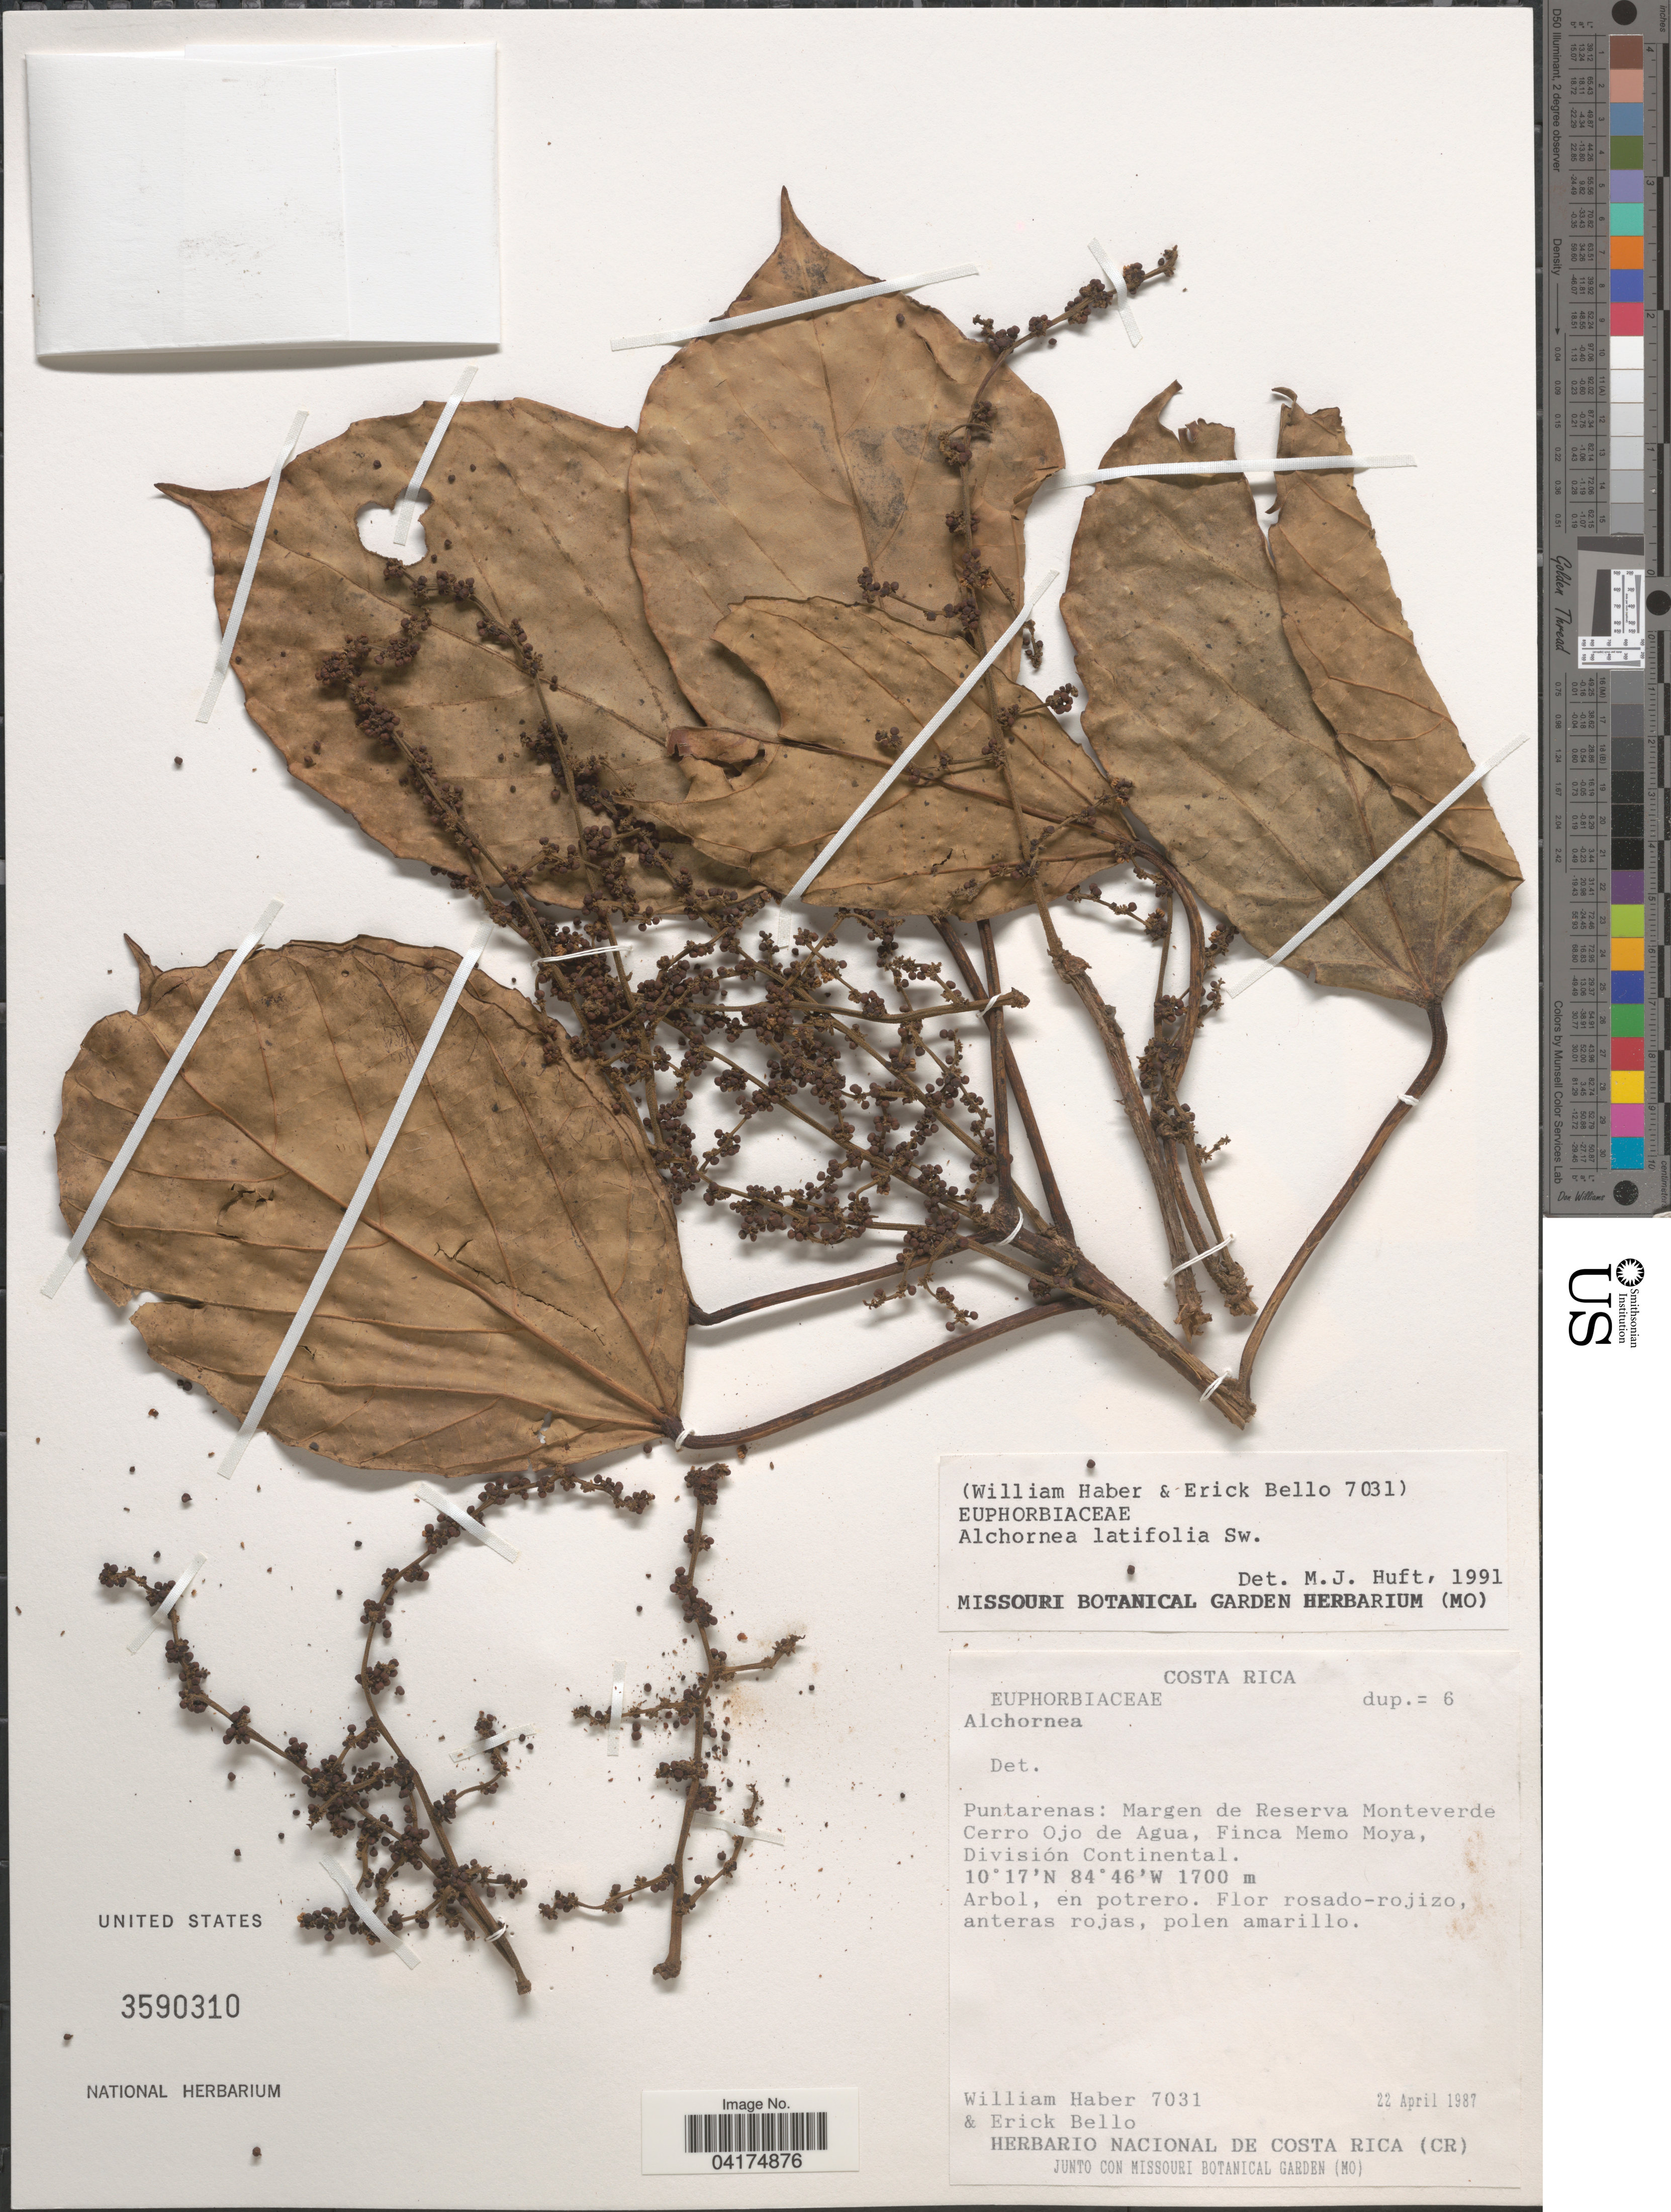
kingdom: Plantae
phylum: Tracheophyta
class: Magnoliopsida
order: Malpighiales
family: Euphorbiaceae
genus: Alchornea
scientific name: Alchornea latifolia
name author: Sw.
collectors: W. Haber & E. Bello C.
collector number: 7031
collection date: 1987-04-22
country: Costa Rica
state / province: Puntarenas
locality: Margen de Reserva Monteverde Cerro Ojo de Agua, Finca Memo Moya, División Continental.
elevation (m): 1700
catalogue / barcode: US 3590310